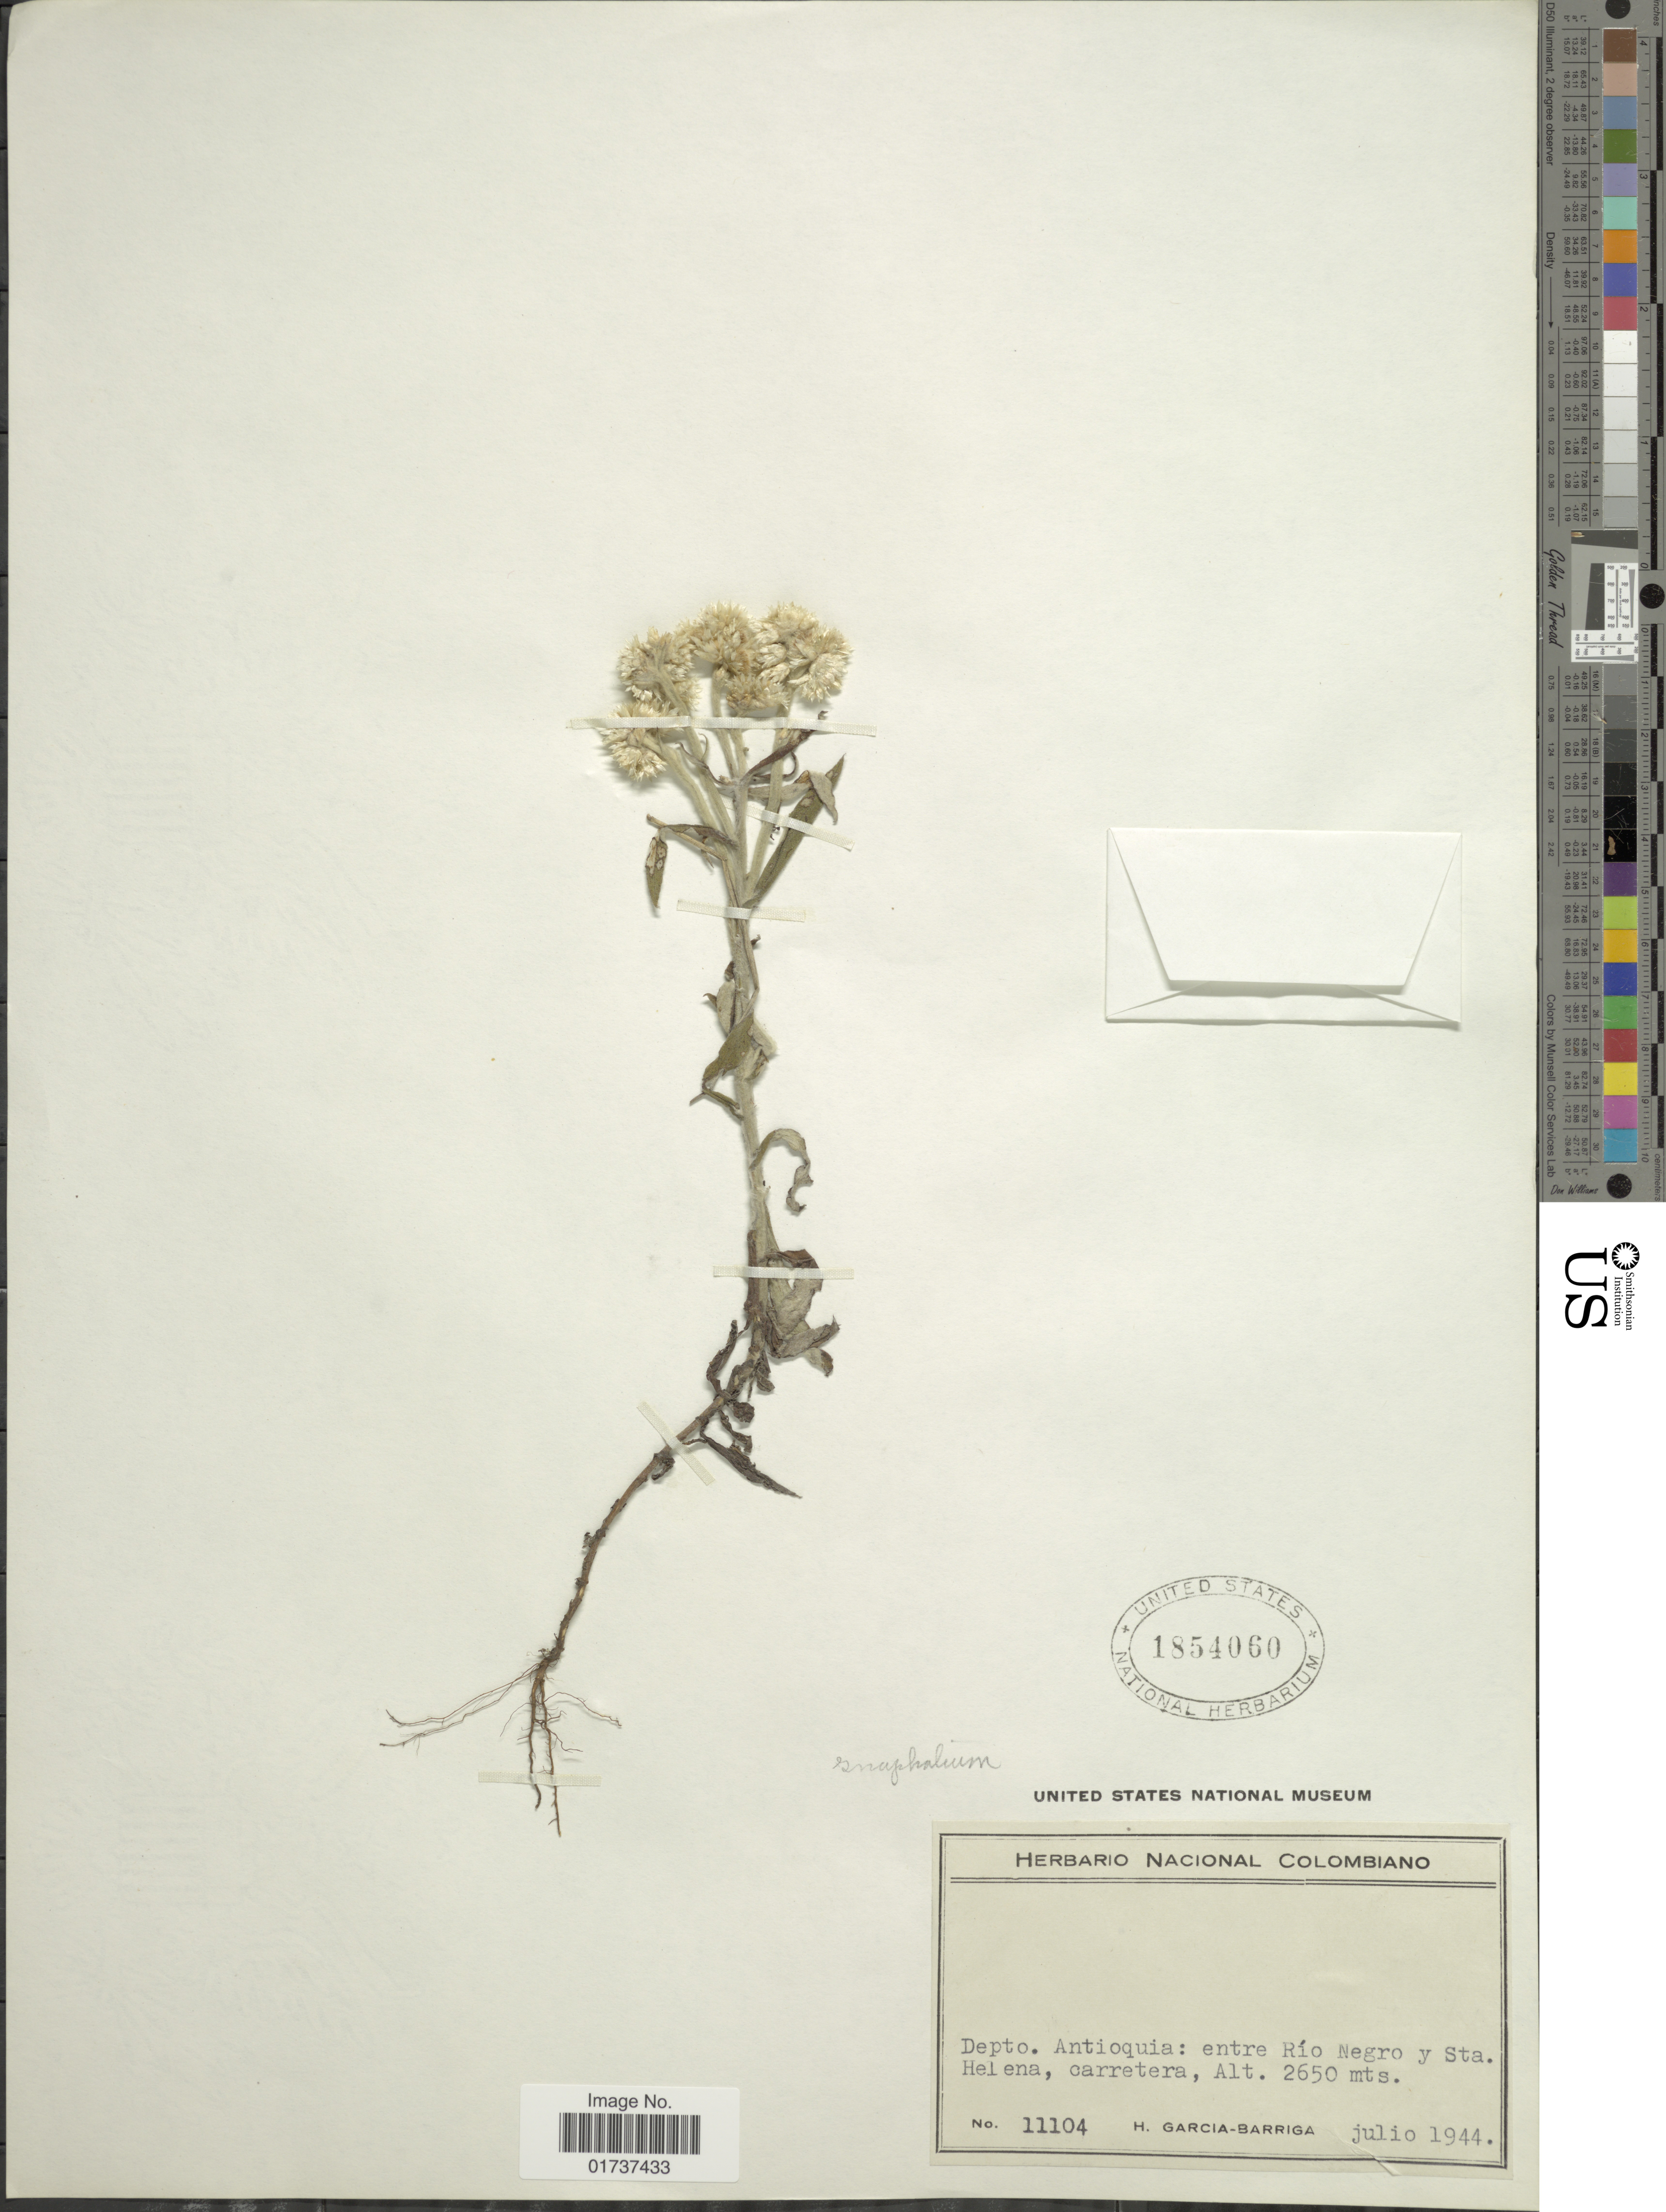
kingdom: Plantae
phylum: Tracheophyta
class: Magnoliopsida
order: Asterales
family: Asteraceae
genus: Gnaphalium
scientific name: Gnaphalium sp.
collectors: H. García Barriga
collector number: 11104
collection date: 1944-07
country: Colombia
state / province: Antioquia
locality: Depto. Antioquia: entro Río Negro y Sta Helena, carretera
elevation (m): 2650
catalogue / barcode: US 1854060